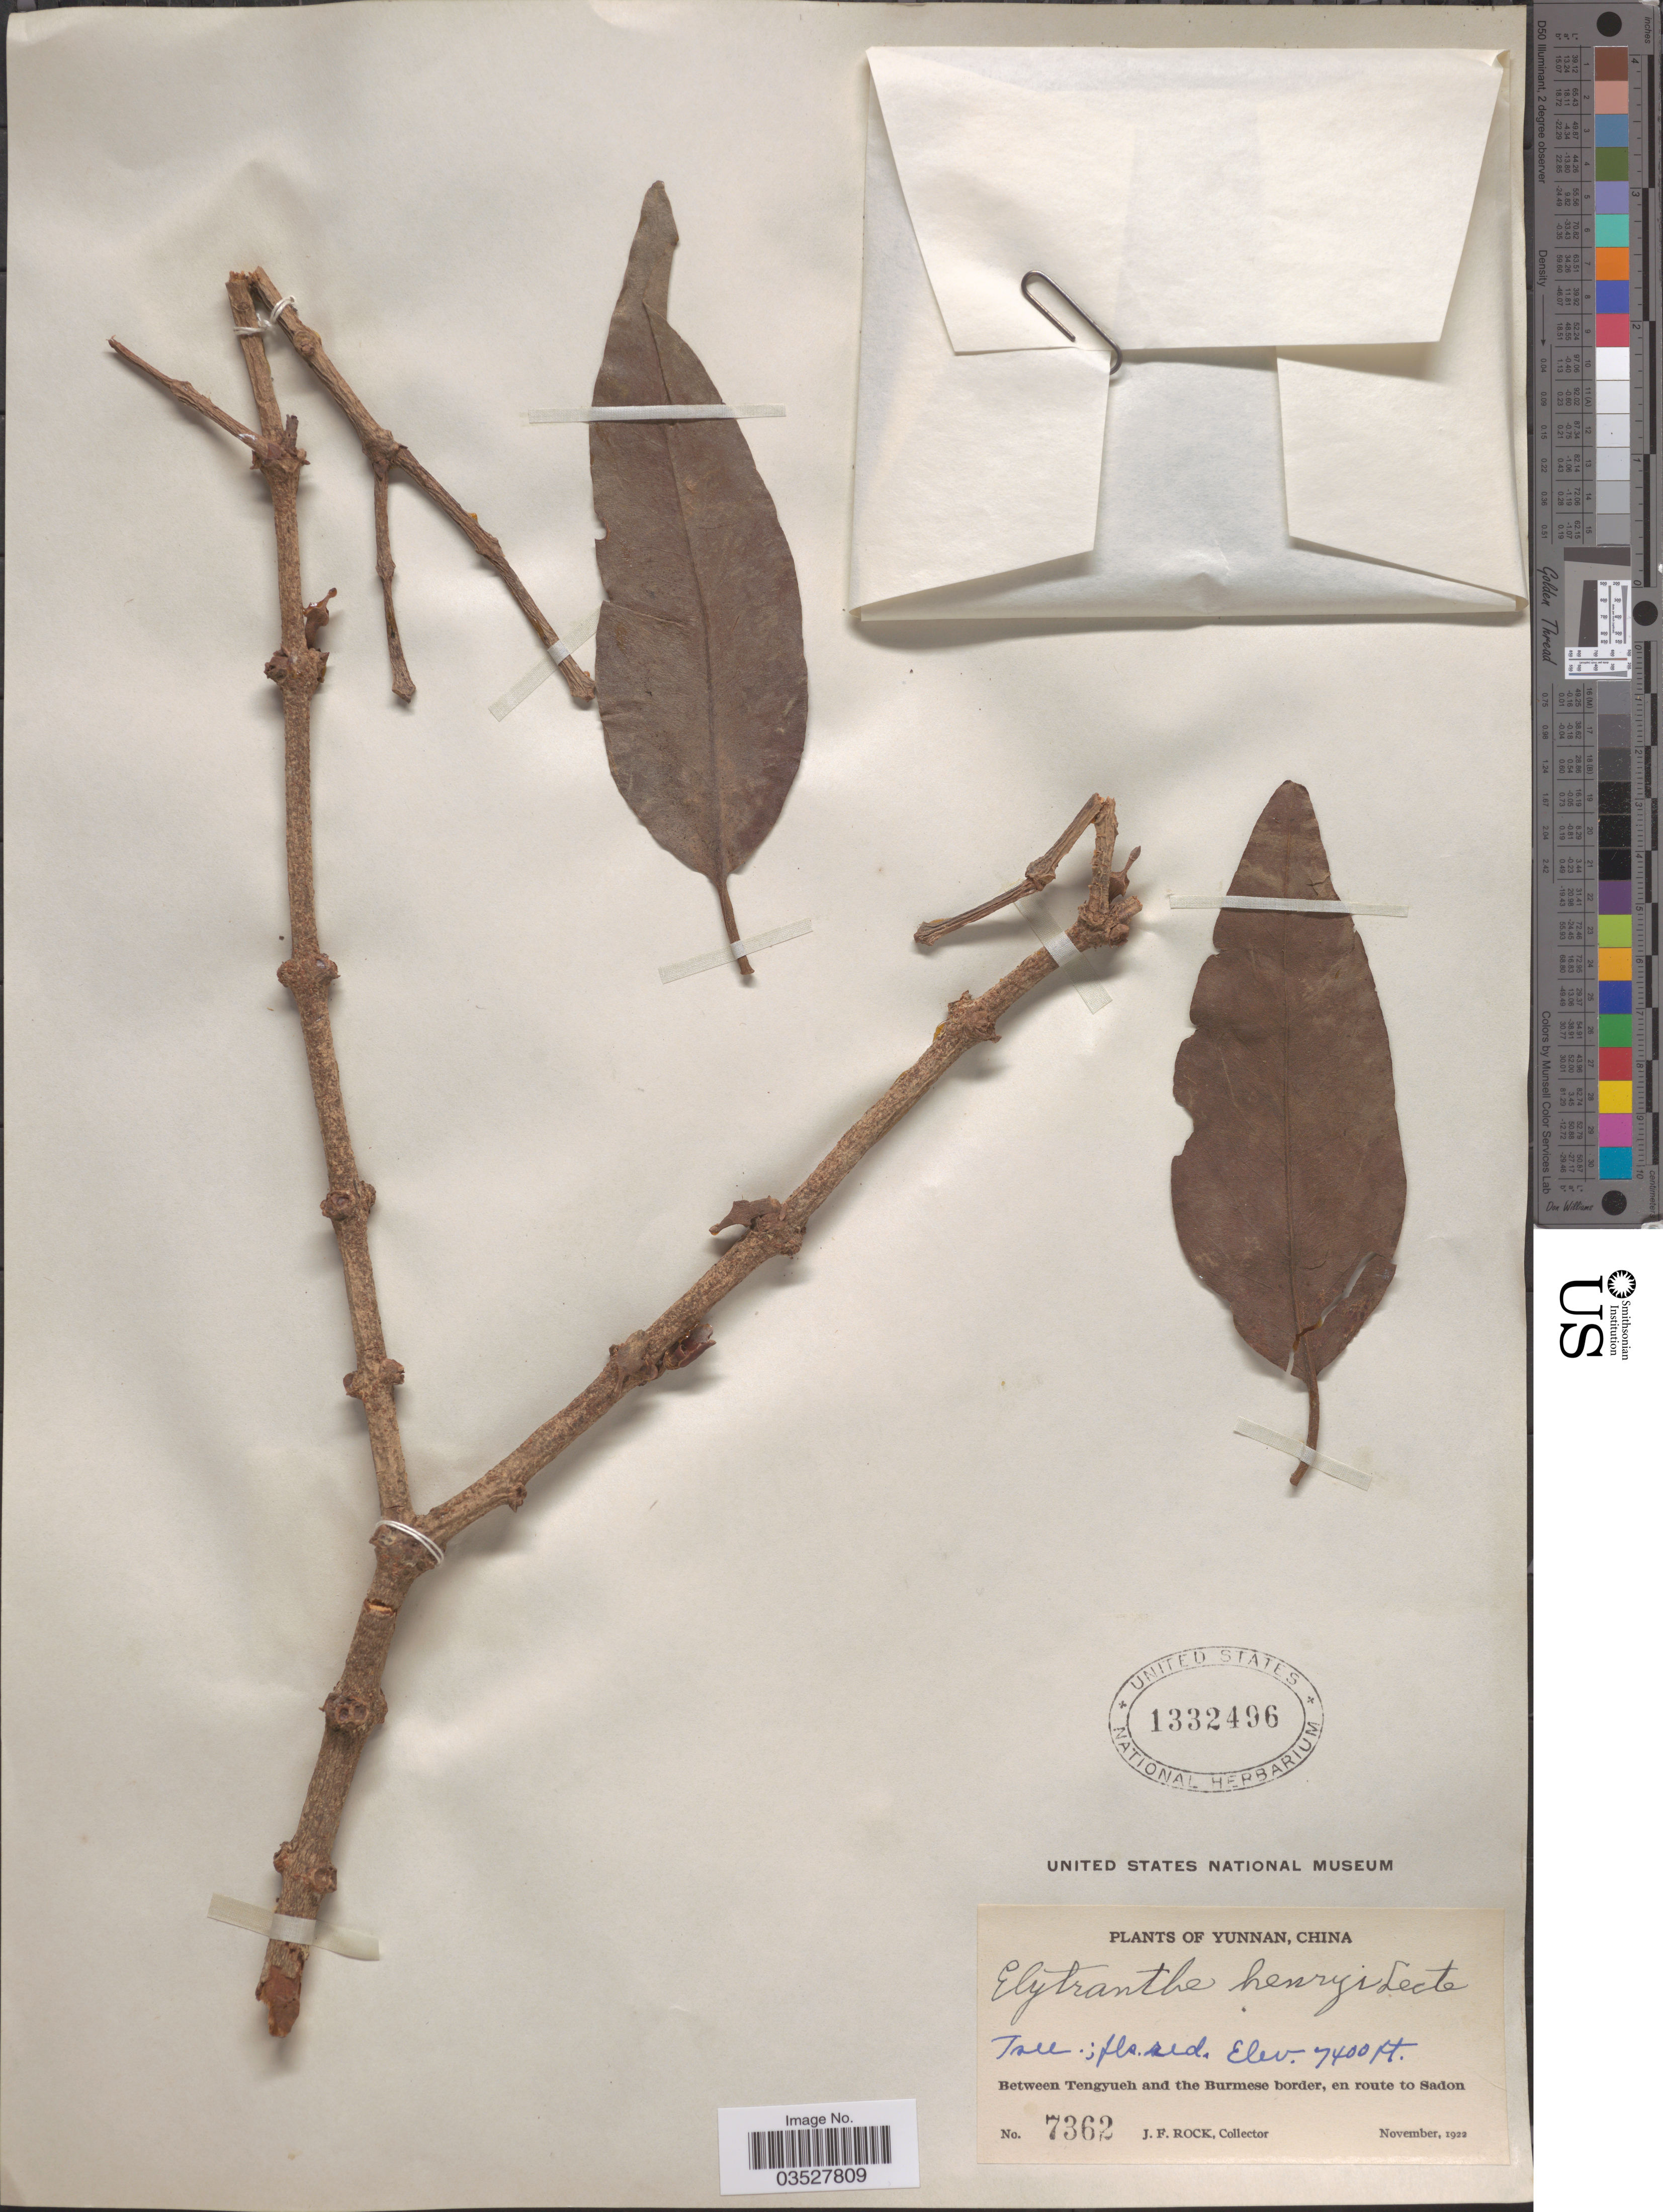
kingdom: Plantae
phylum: Tracheophyta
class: Magnoliopsida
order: Santalales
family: Loranthaceae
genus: Elytranthe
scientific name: Elytranthe henryi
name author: Lecomte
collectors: J. Rock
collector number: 7362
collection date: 1922-11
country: China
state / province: Yunnan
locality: Between Tengyueh and the Burmese border, en route to Sadon.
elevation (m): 2256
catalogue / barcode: US 1332496